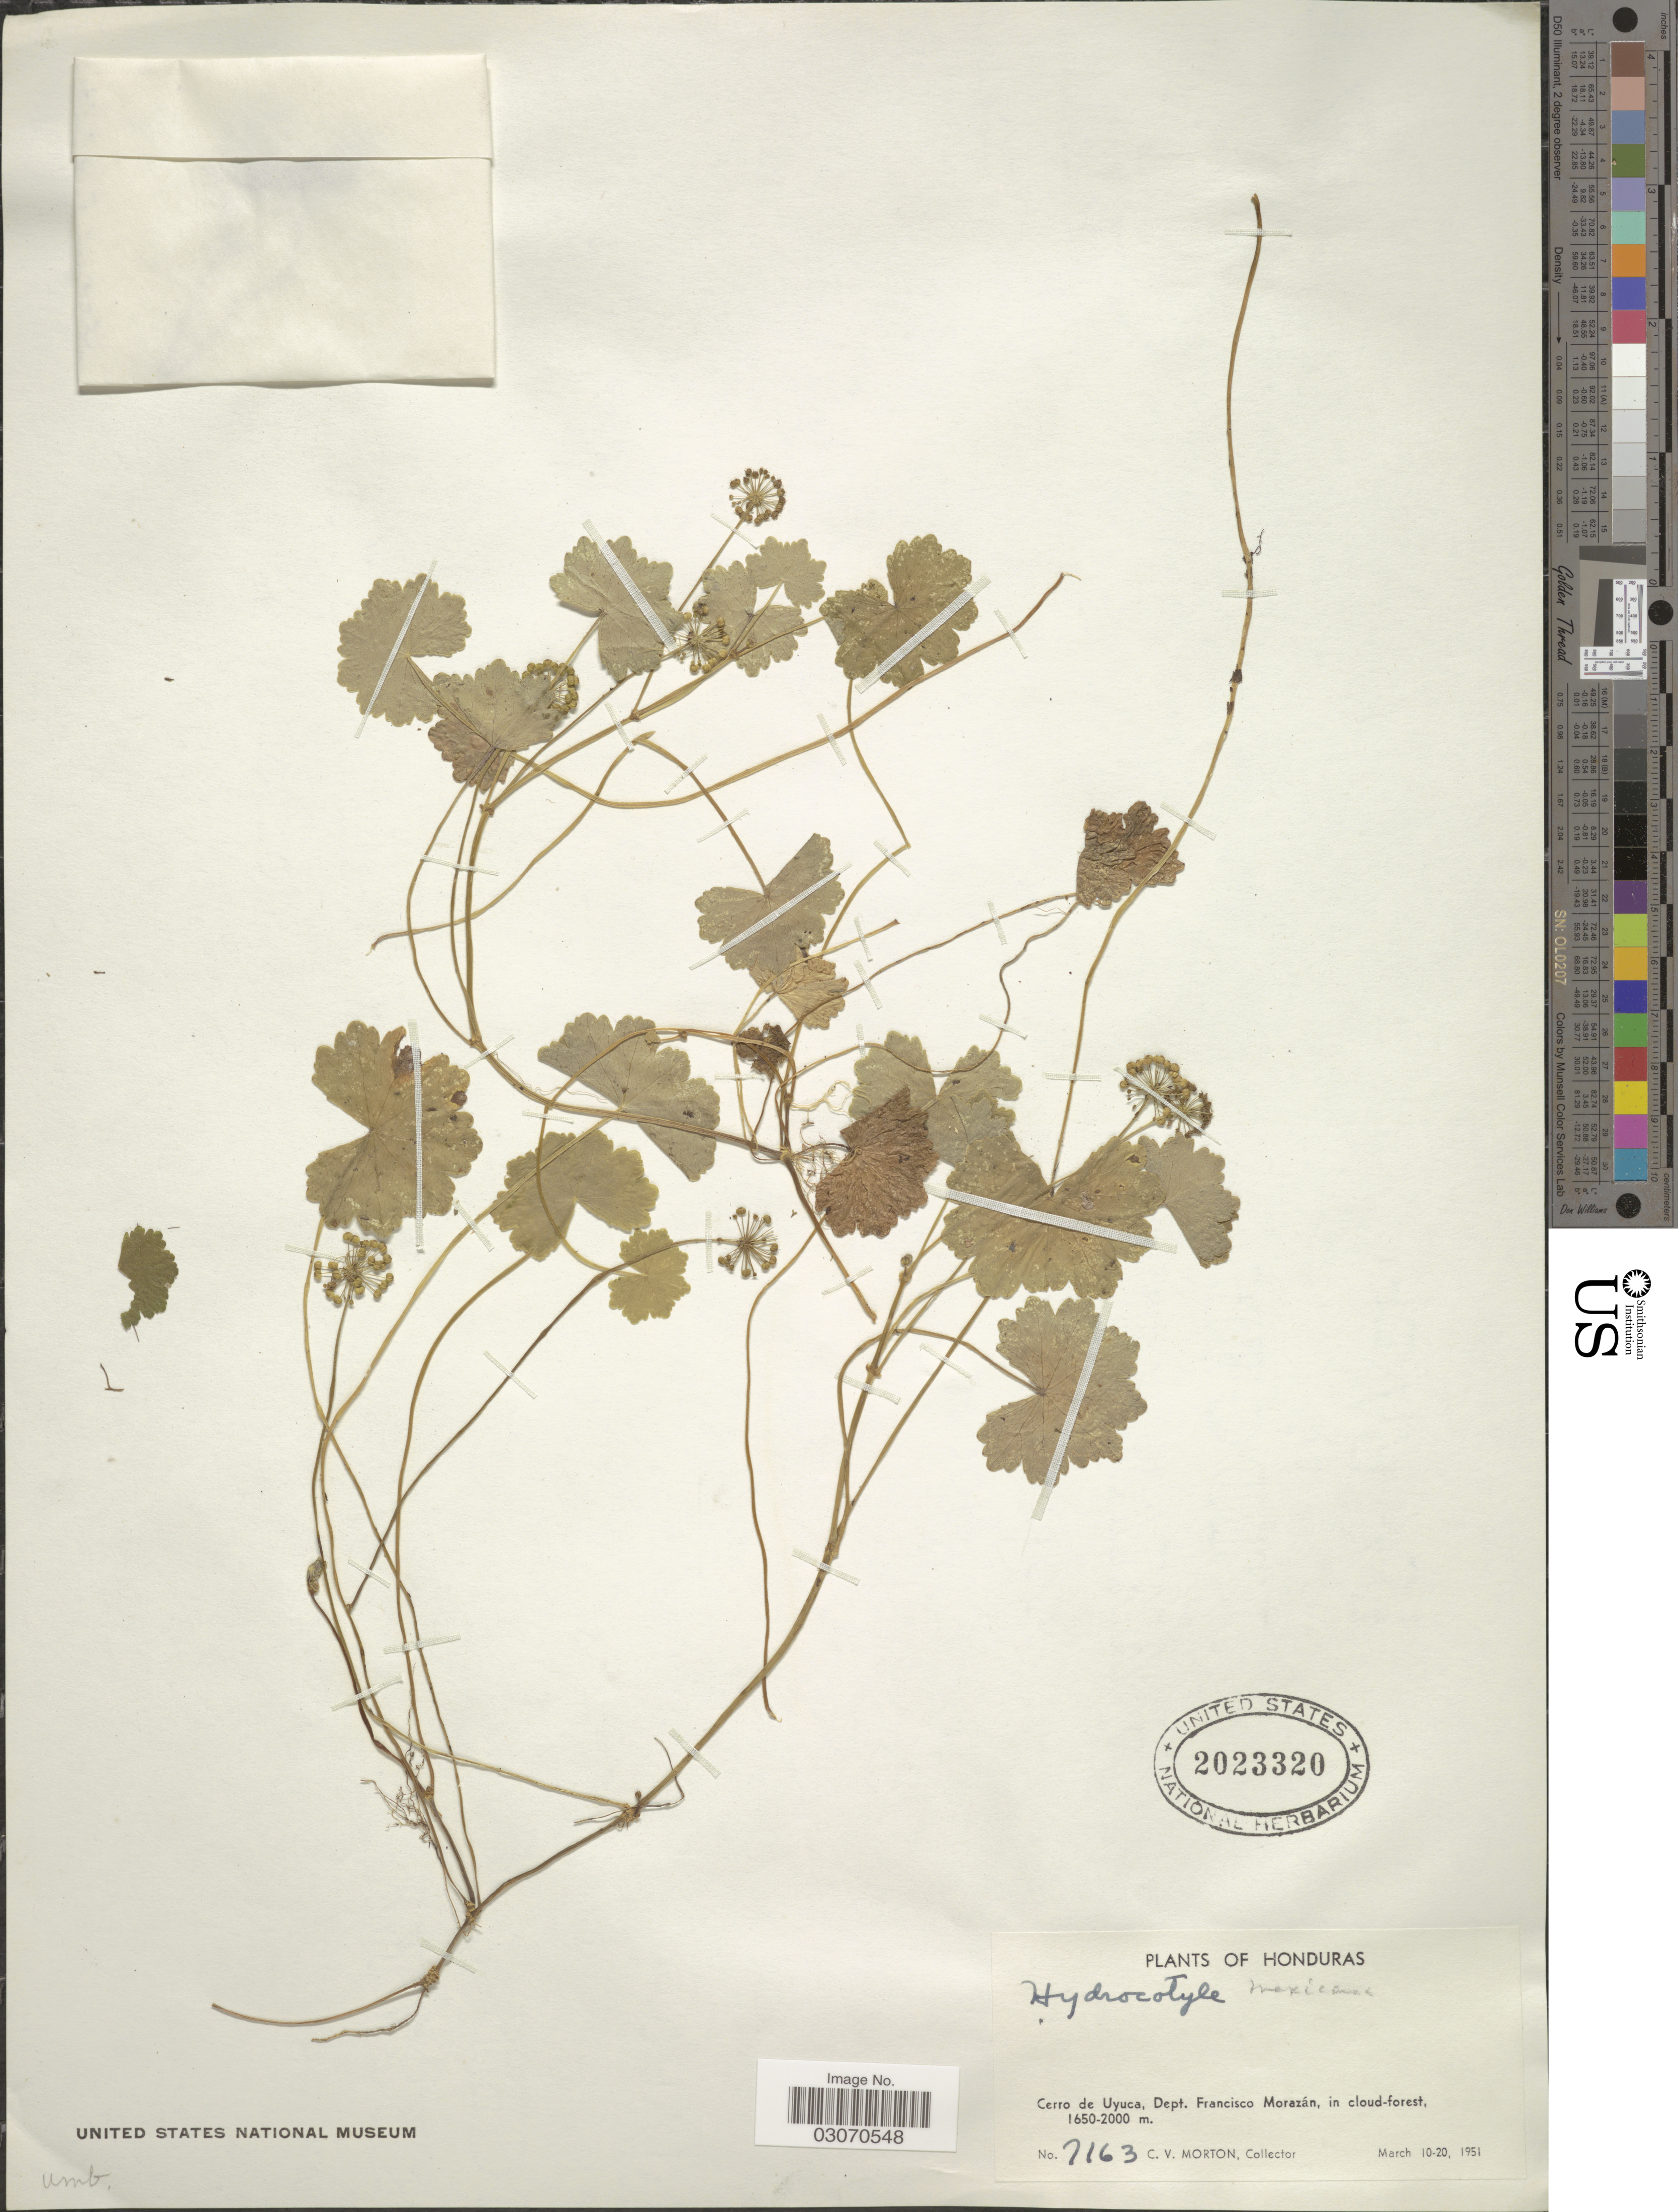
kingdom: Plantae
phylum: Tracheophyta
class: Magnoliopsida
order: Apiales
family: Araliaceae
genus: Hydrocotyle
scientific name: Hydrocotyle sp.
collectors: C. V. Morton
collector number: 7163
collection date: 1951-03-10/1951-03-20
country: Honduras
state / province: Fco. Morazán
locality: Cerro de Uyuca. Dept. Francisco Morazán.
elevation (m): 1650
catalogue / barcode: US 2023320